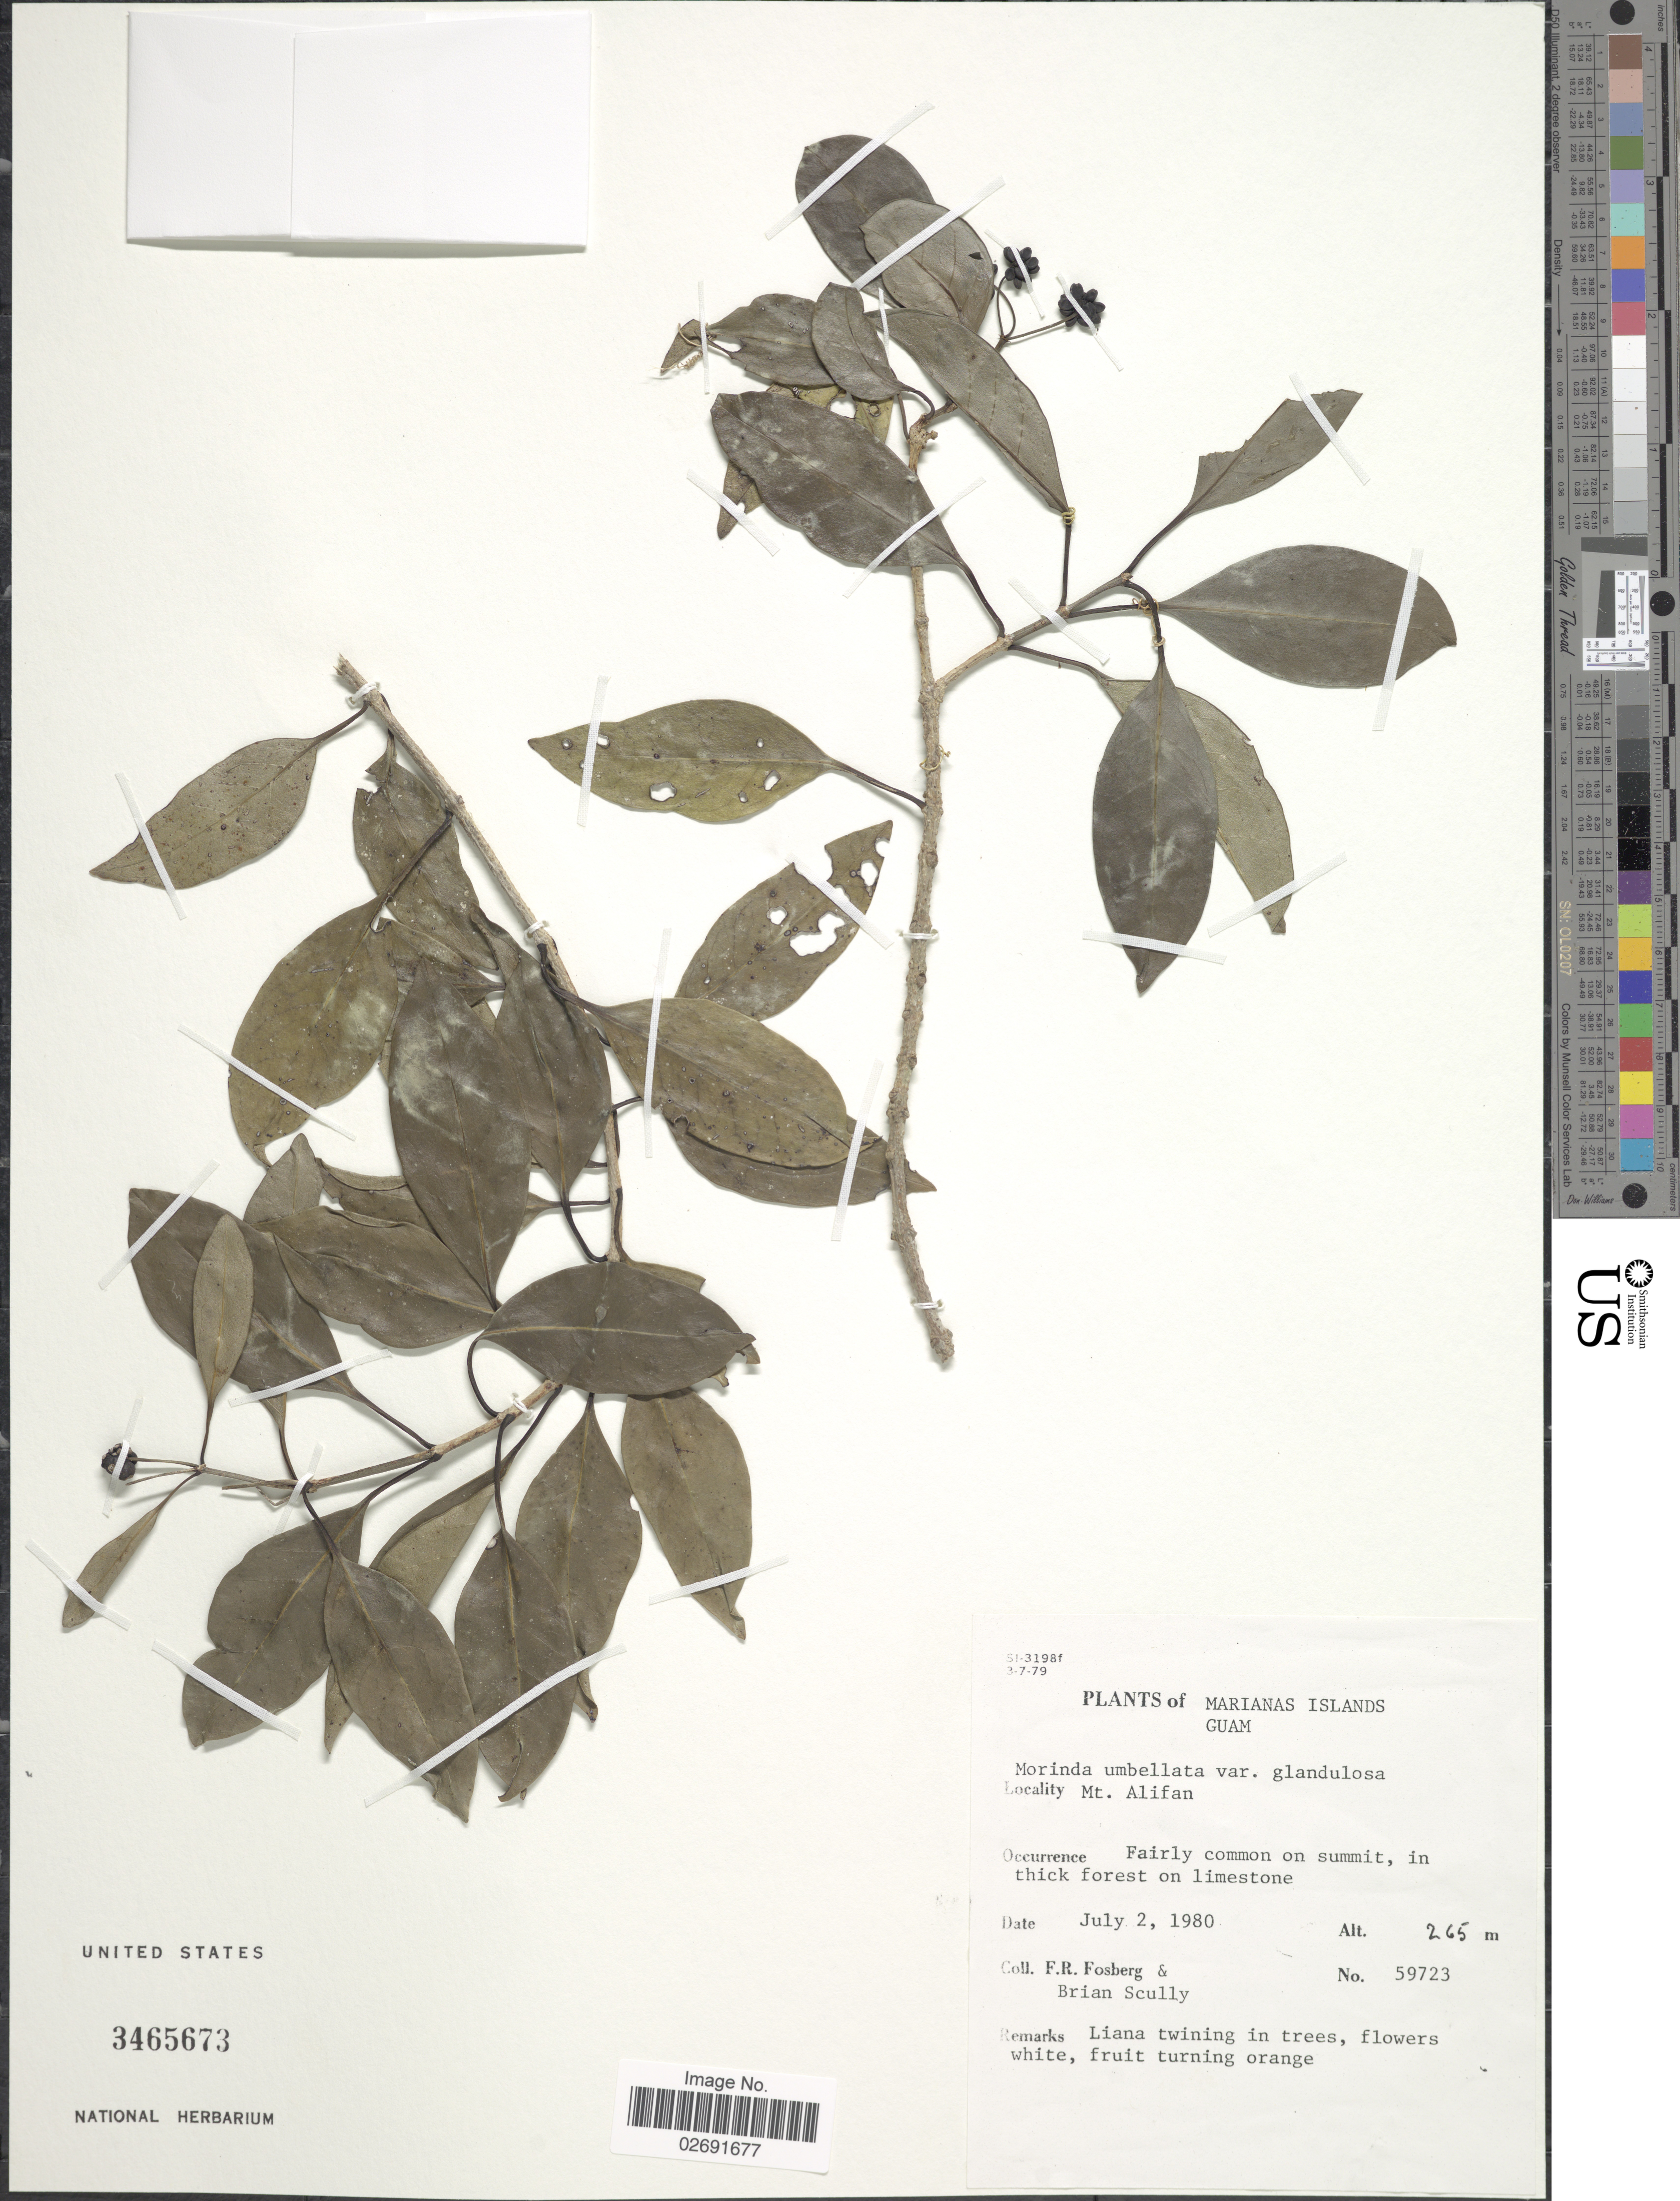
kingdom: Plantae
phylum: Tracheophyta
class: Magnoliopsida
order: Gentianales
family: Rubiaceae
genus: Gynochthodes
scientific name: Gynochthodes myrtifolia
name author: (A. Gray) Razafim. & B. Bremer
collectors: F. R. Fosberg & B. Scully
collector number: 59723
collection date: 1980-07-02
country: Guam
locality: Marianas Islands. Mt. Alifan.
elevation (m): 265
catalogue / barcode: US 3465673